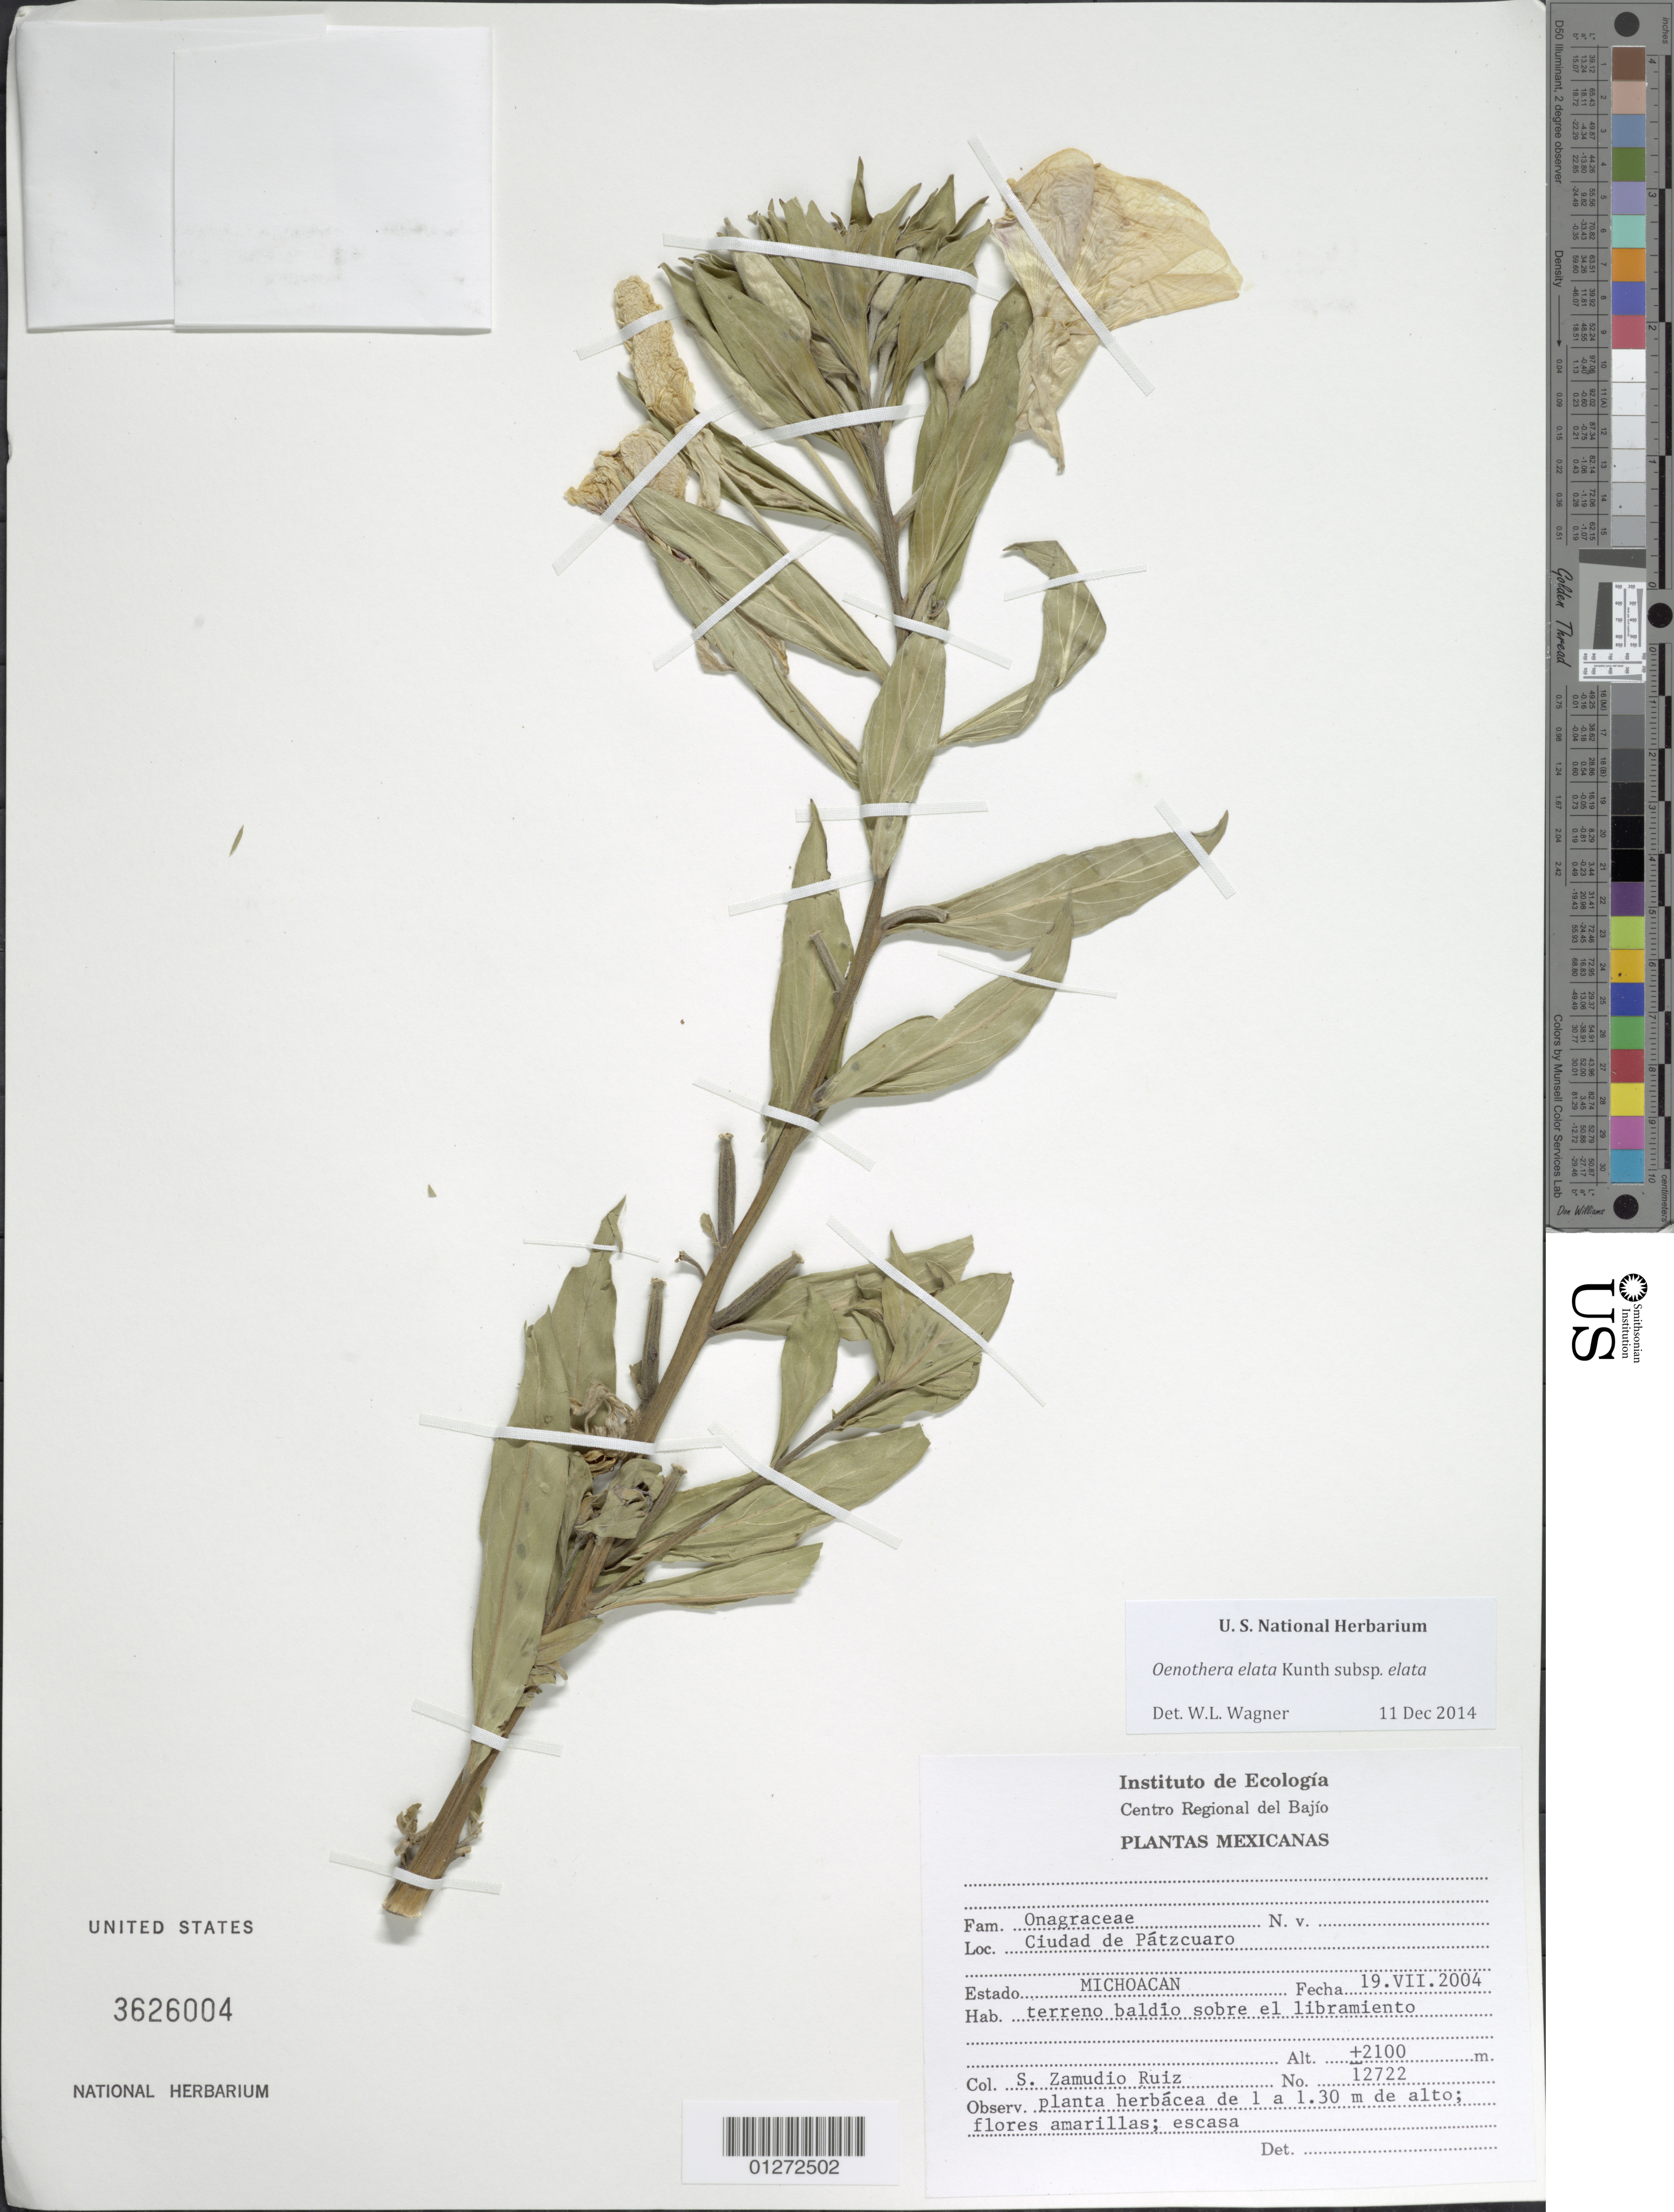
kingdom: Plantae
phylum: Tracheophyta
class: Magnoliopsida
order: Myrtales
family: Onagraceae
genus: Oenothera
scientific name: Oenothera elata subsp. elata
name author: Kunth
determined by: Wagner, W. L., (BOT), Smithsonian Institution - National Museum of Natural History (UNITED STATES)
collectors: S. Zamudio Ruíz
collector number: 12722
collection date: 2004-07-19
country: México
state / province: Michoácan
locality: Ciudad de Patzcuaro.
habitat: Terreno baldio sobre el libramiento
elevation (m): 2100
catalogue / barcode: US 3626004